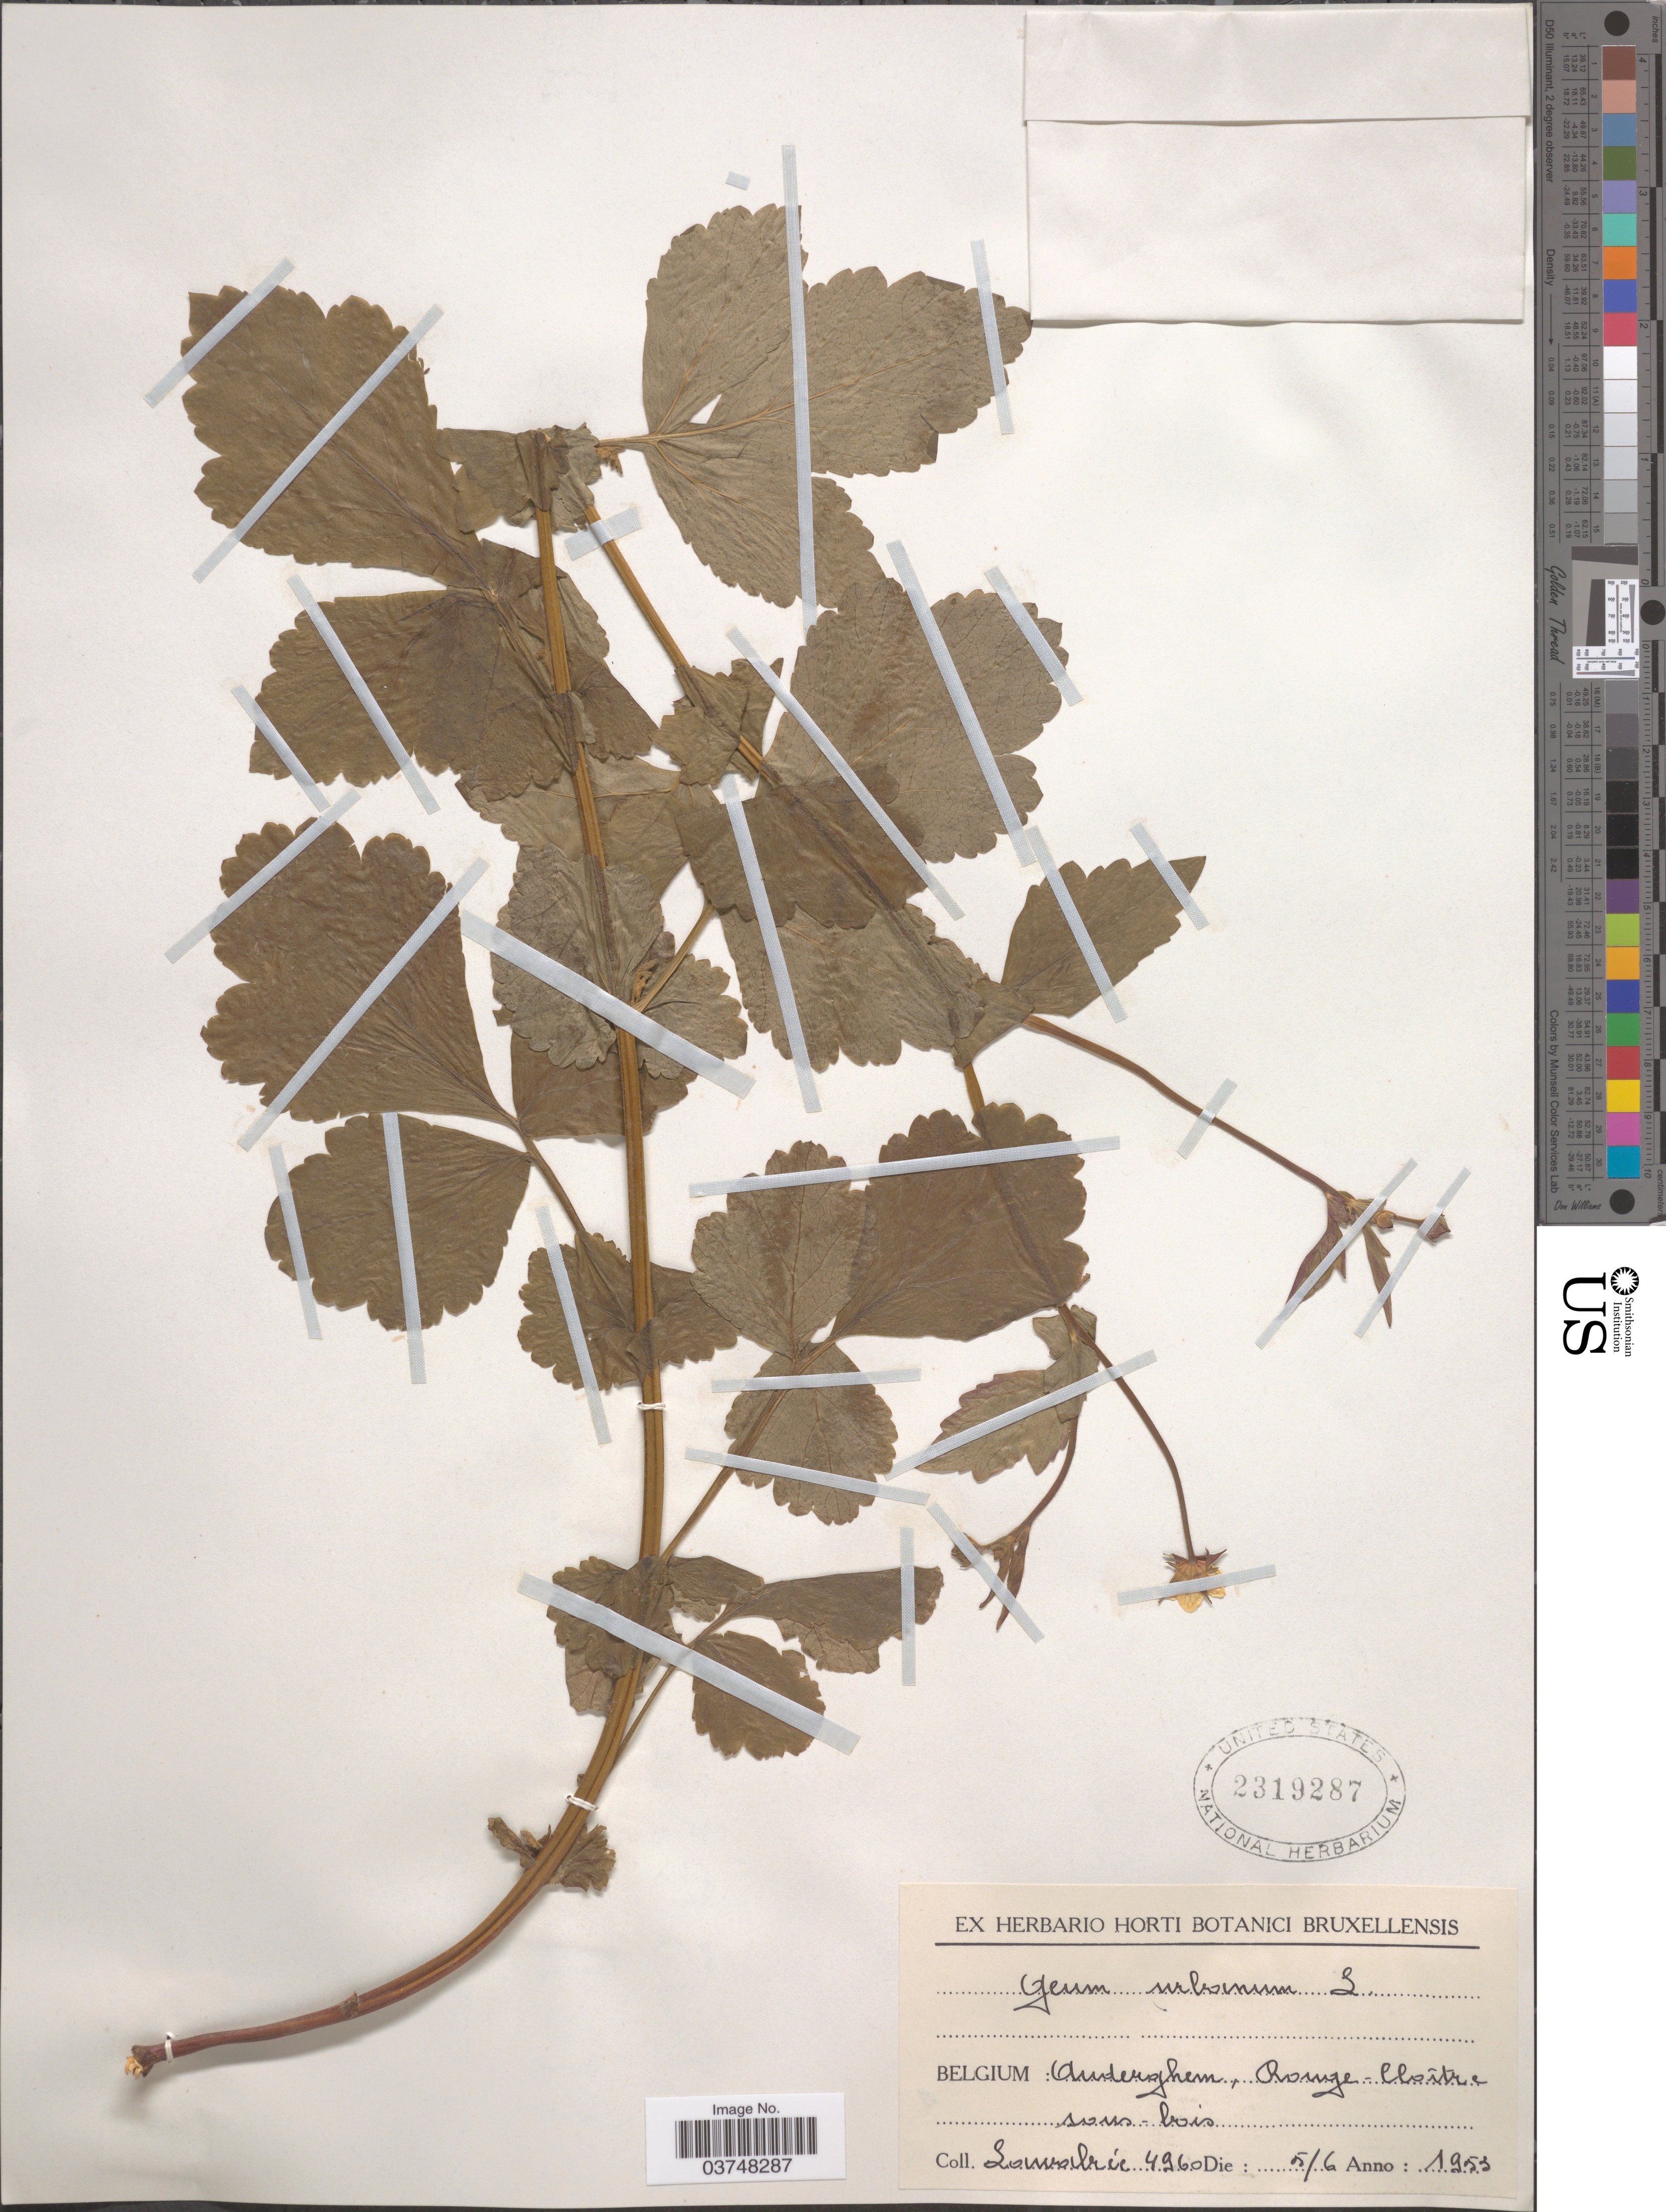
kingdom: Plantae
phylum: Tracheophyta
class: Magnoliopsida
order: Rosales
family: Rosaceae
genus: Geum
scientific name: Geum urbanum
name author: L.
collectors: Lawalrée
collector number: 4960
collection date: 1953-06-05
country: Belgium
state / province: Brussels, Capital District of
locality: Anderghem, Rouge - Cloître sous - bois.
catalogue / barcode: US 2319287